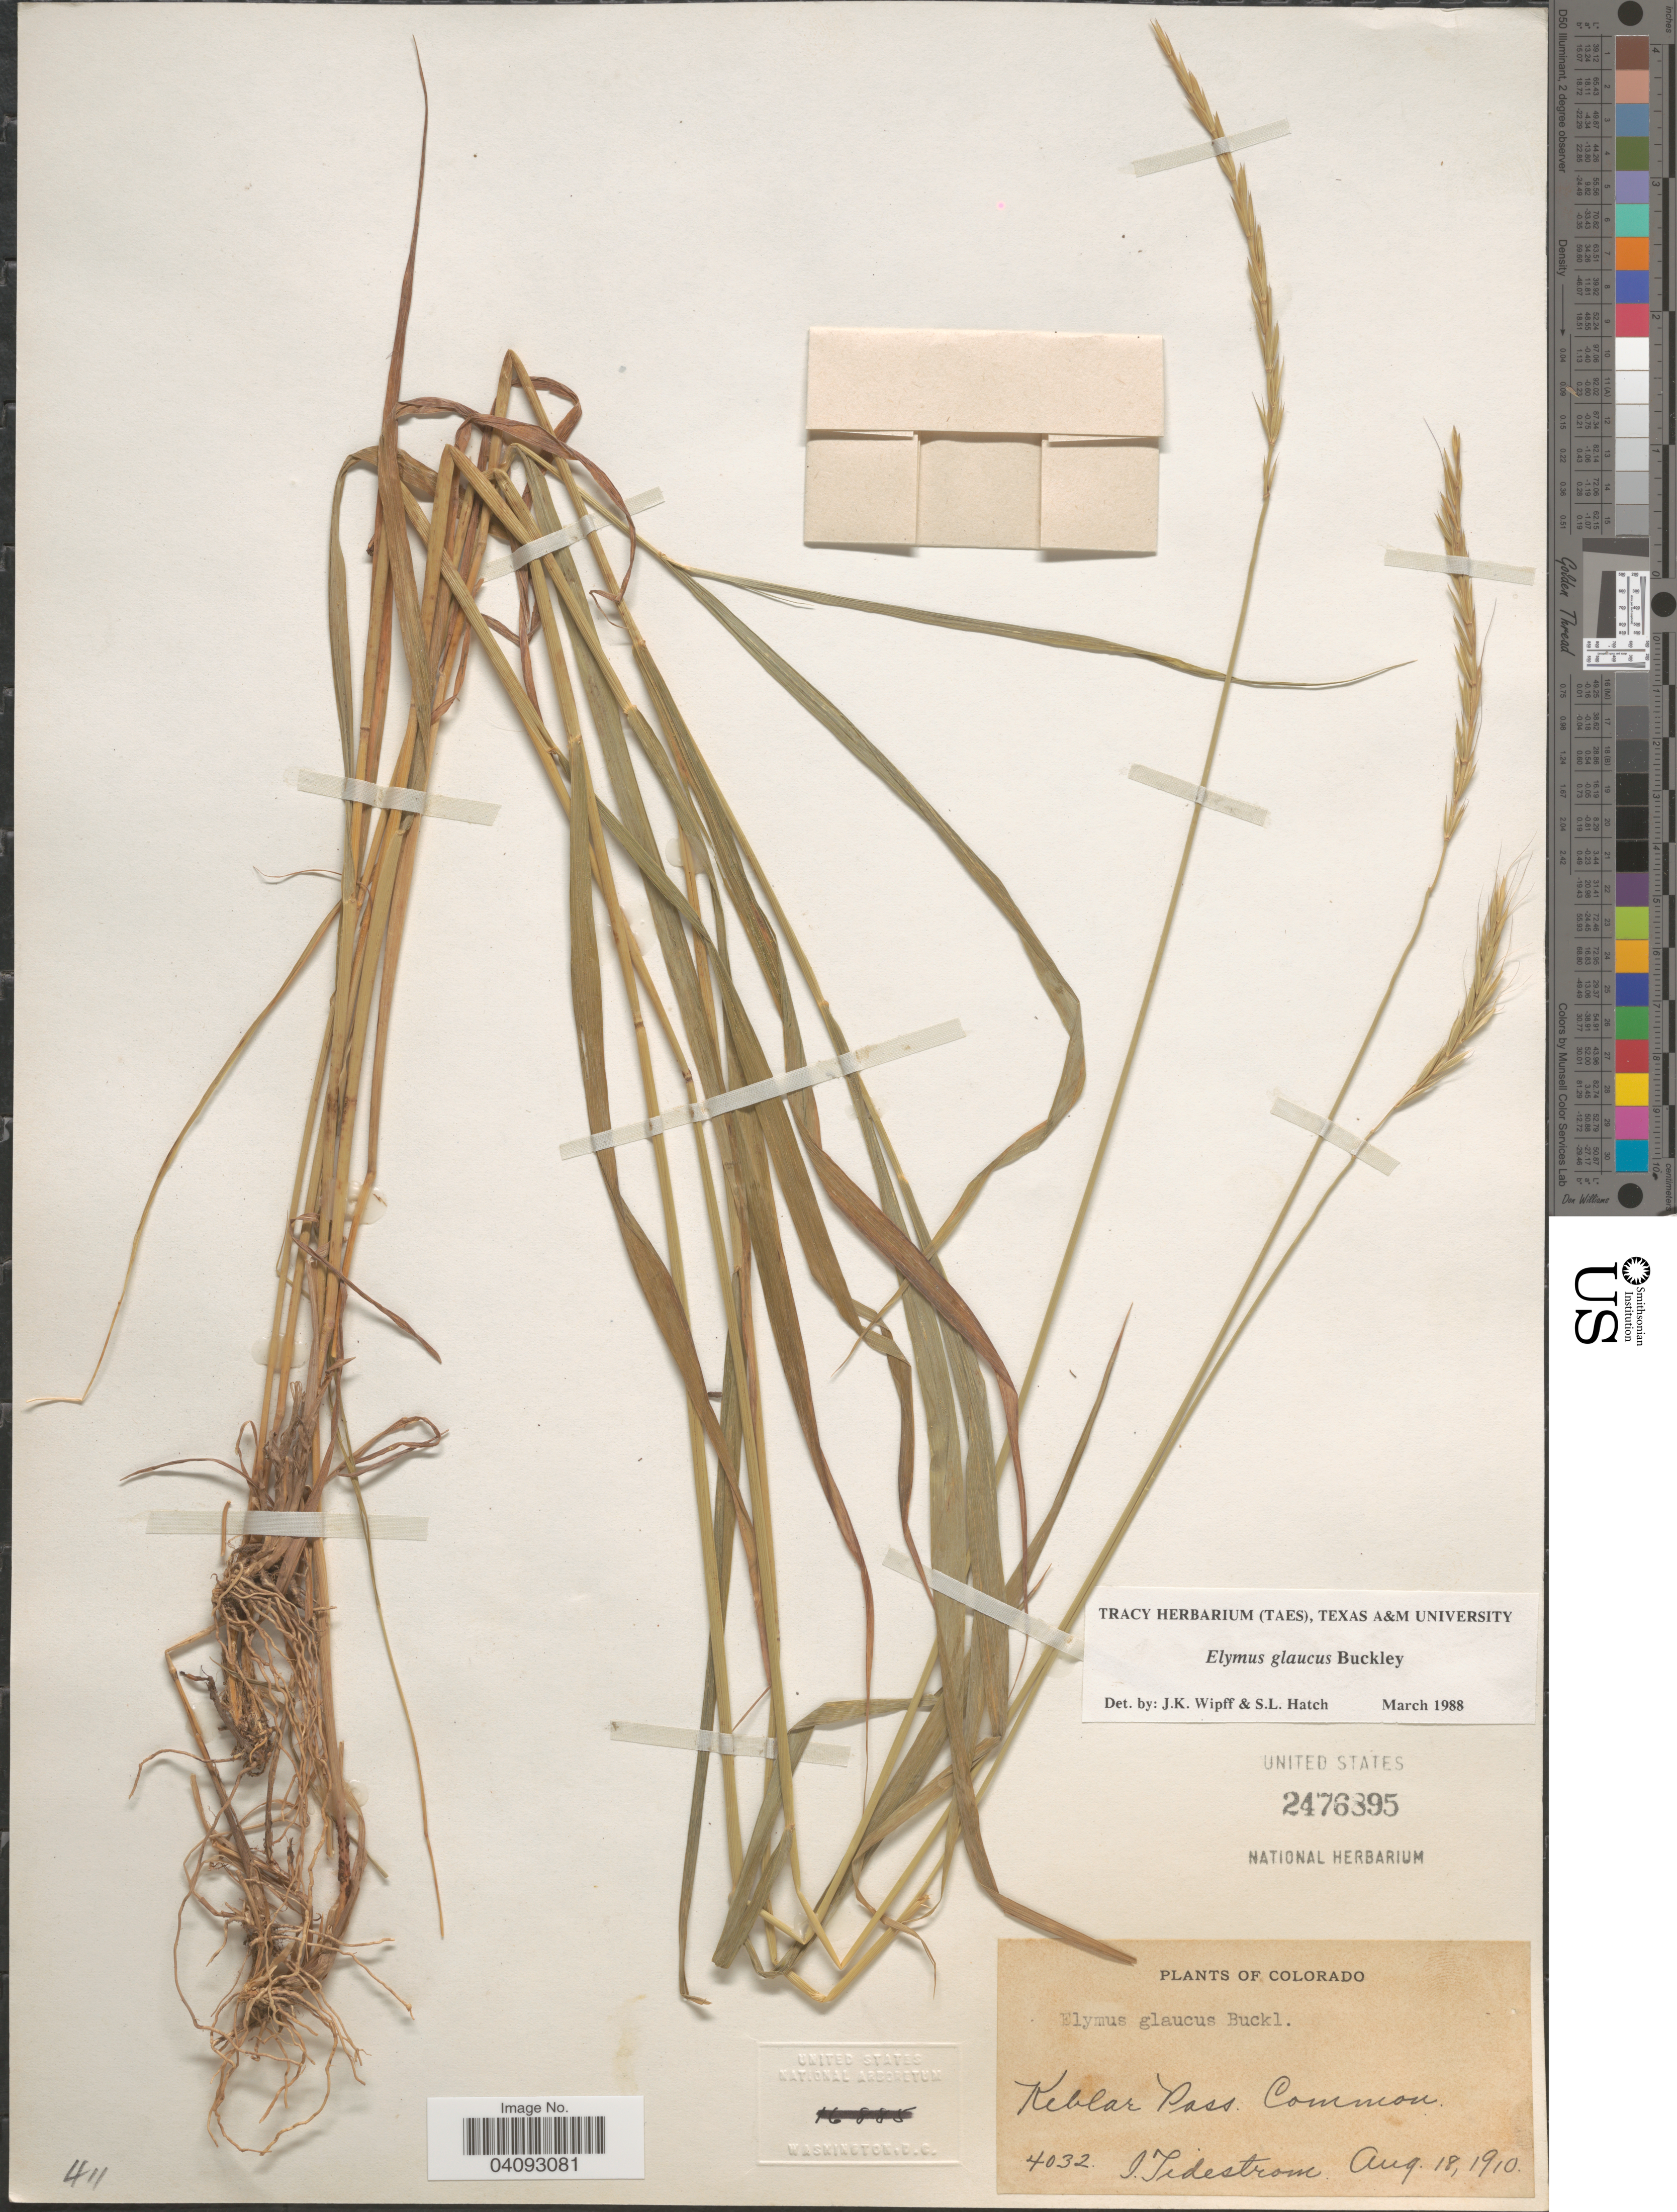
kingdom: Plantae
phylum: Tracheophyta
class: Liliopsida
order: Poales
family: Poaceae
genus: Elymus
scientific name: Elymus glaucus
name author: Buckley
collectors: I. F. Tidestrom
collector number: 4032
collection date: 1910-08-18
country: United States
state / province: Colorado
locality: Keblar Pass. Common.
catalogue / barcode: US 2476895